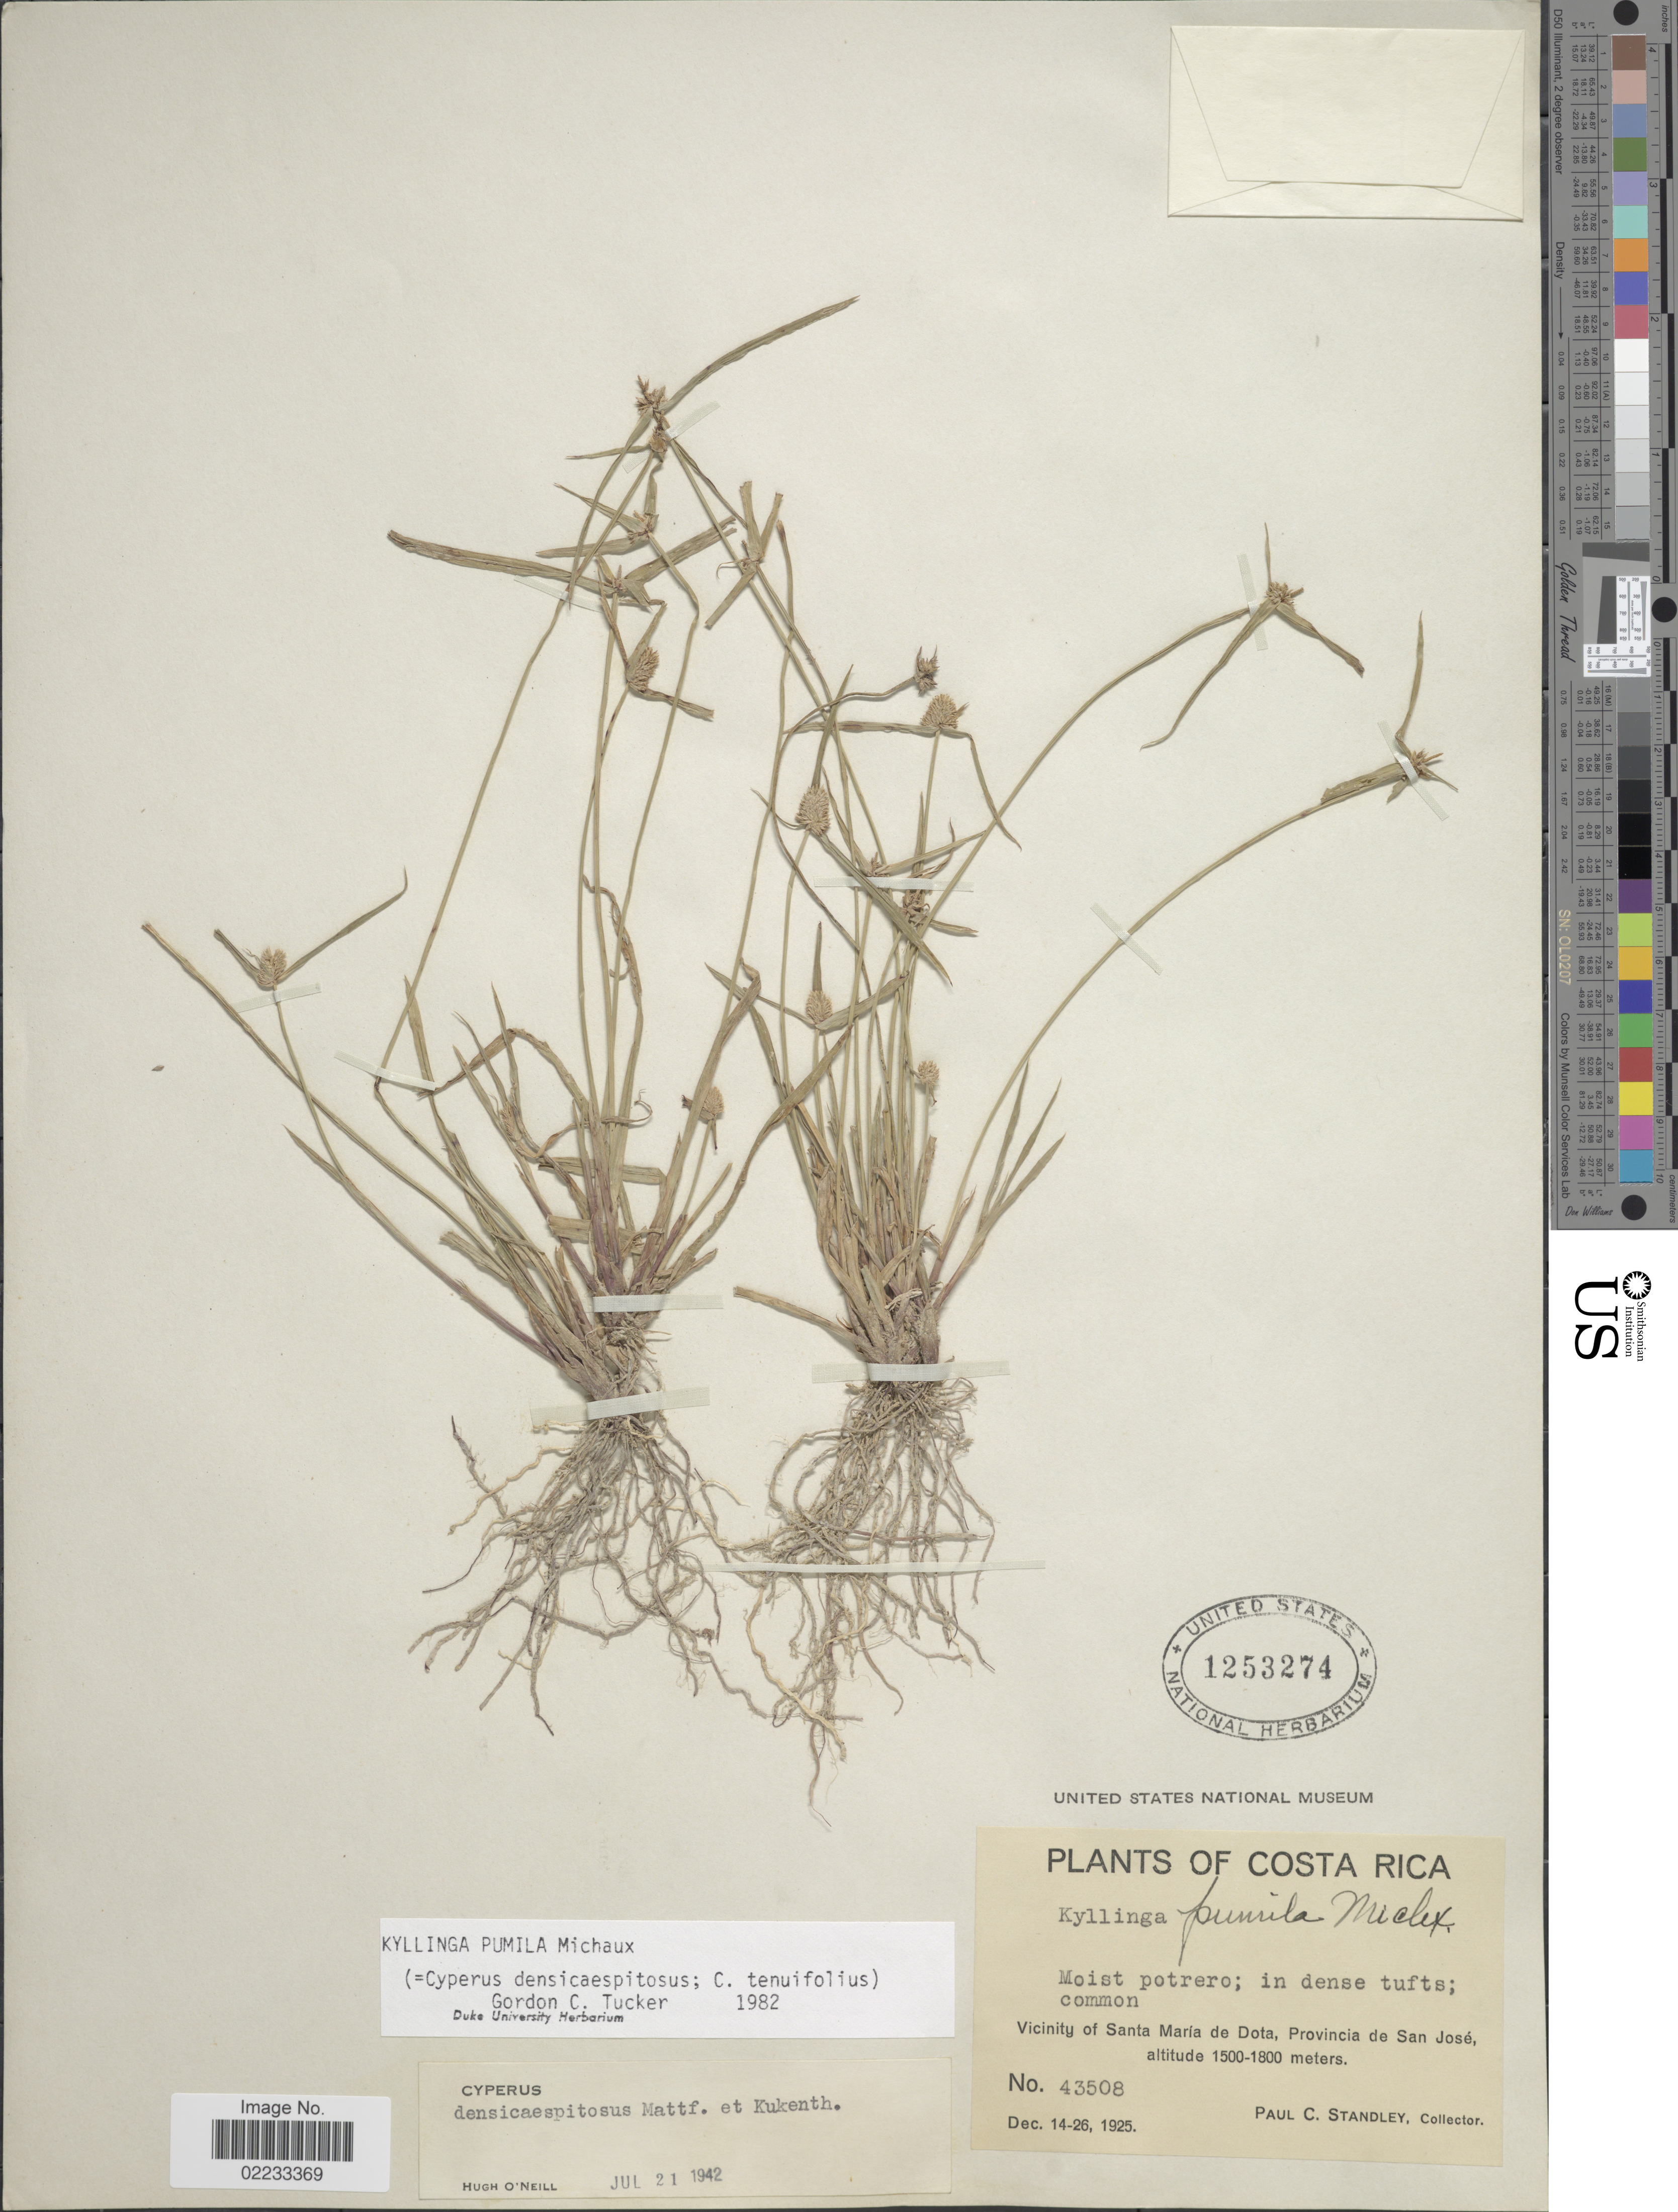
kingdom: Plantae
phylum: Tracheophyta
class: Liliopsida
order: Poales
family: Cyperaceae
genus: Cyperus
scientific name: Cyperus hortensis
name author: (Salzm. ex Steud.) Dorr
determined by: Strong, Mark T., (BOT), Smithsonian Institution - National Museum of Natural History (UNITED STATES)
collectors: P. C. Standley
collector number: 43508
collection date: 1925-12-14/1925-12-26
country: Costa Rica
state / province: San José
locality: Moist potrero, Vicinity of Santa Maria de Dota.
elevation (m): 1500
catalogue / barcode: US 1253274